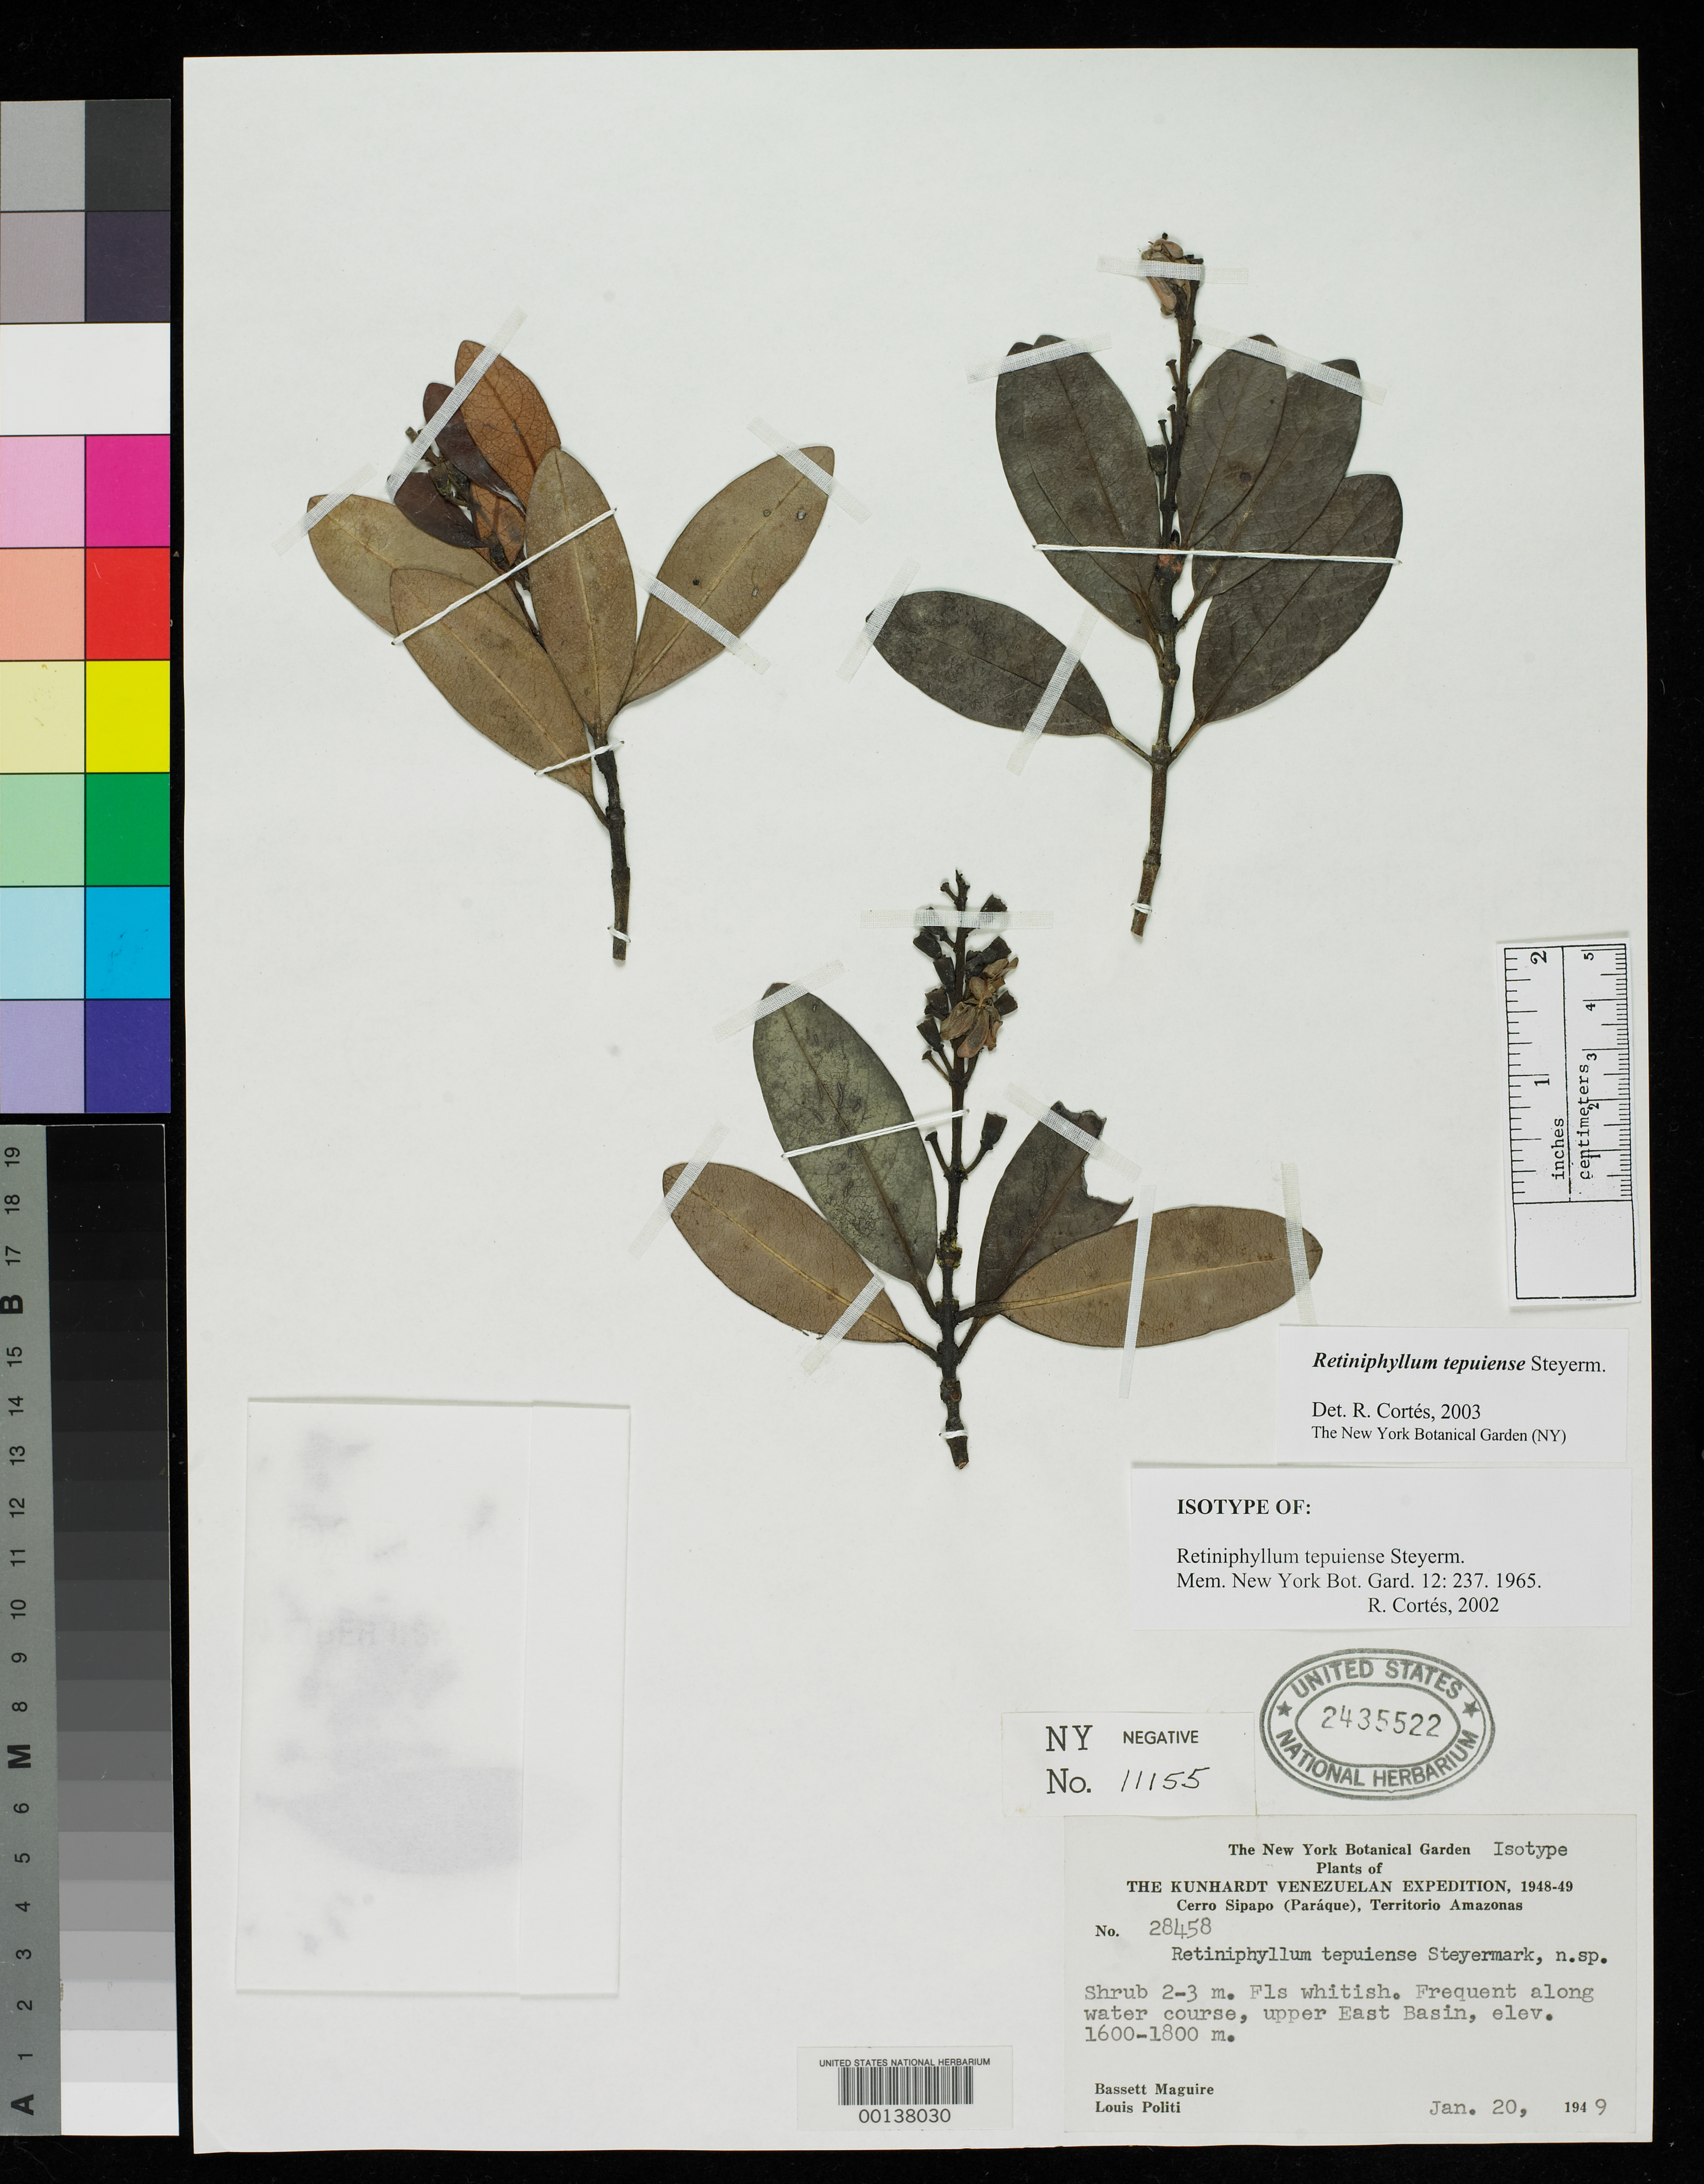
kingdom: Plantae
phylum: Tracheophyta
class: Magnoliopsida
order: Gentianales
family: Rubiaceae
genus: Retiniphyllum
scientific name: Retiniphyllum tepuiense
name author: Steyerm.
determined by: Cortés, R., (NY)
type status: Isotype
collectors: B. Maguire & L. Politi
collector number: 28458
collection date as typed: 20 Jan 1949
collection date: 1949-01-20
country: Venezuela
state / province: Amazonas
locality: Cerro Sipapo (Paráque), Territorio Amazonas, upper East Basin.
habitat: Frequent along water course.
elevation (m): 1600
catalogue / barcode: US 2435522